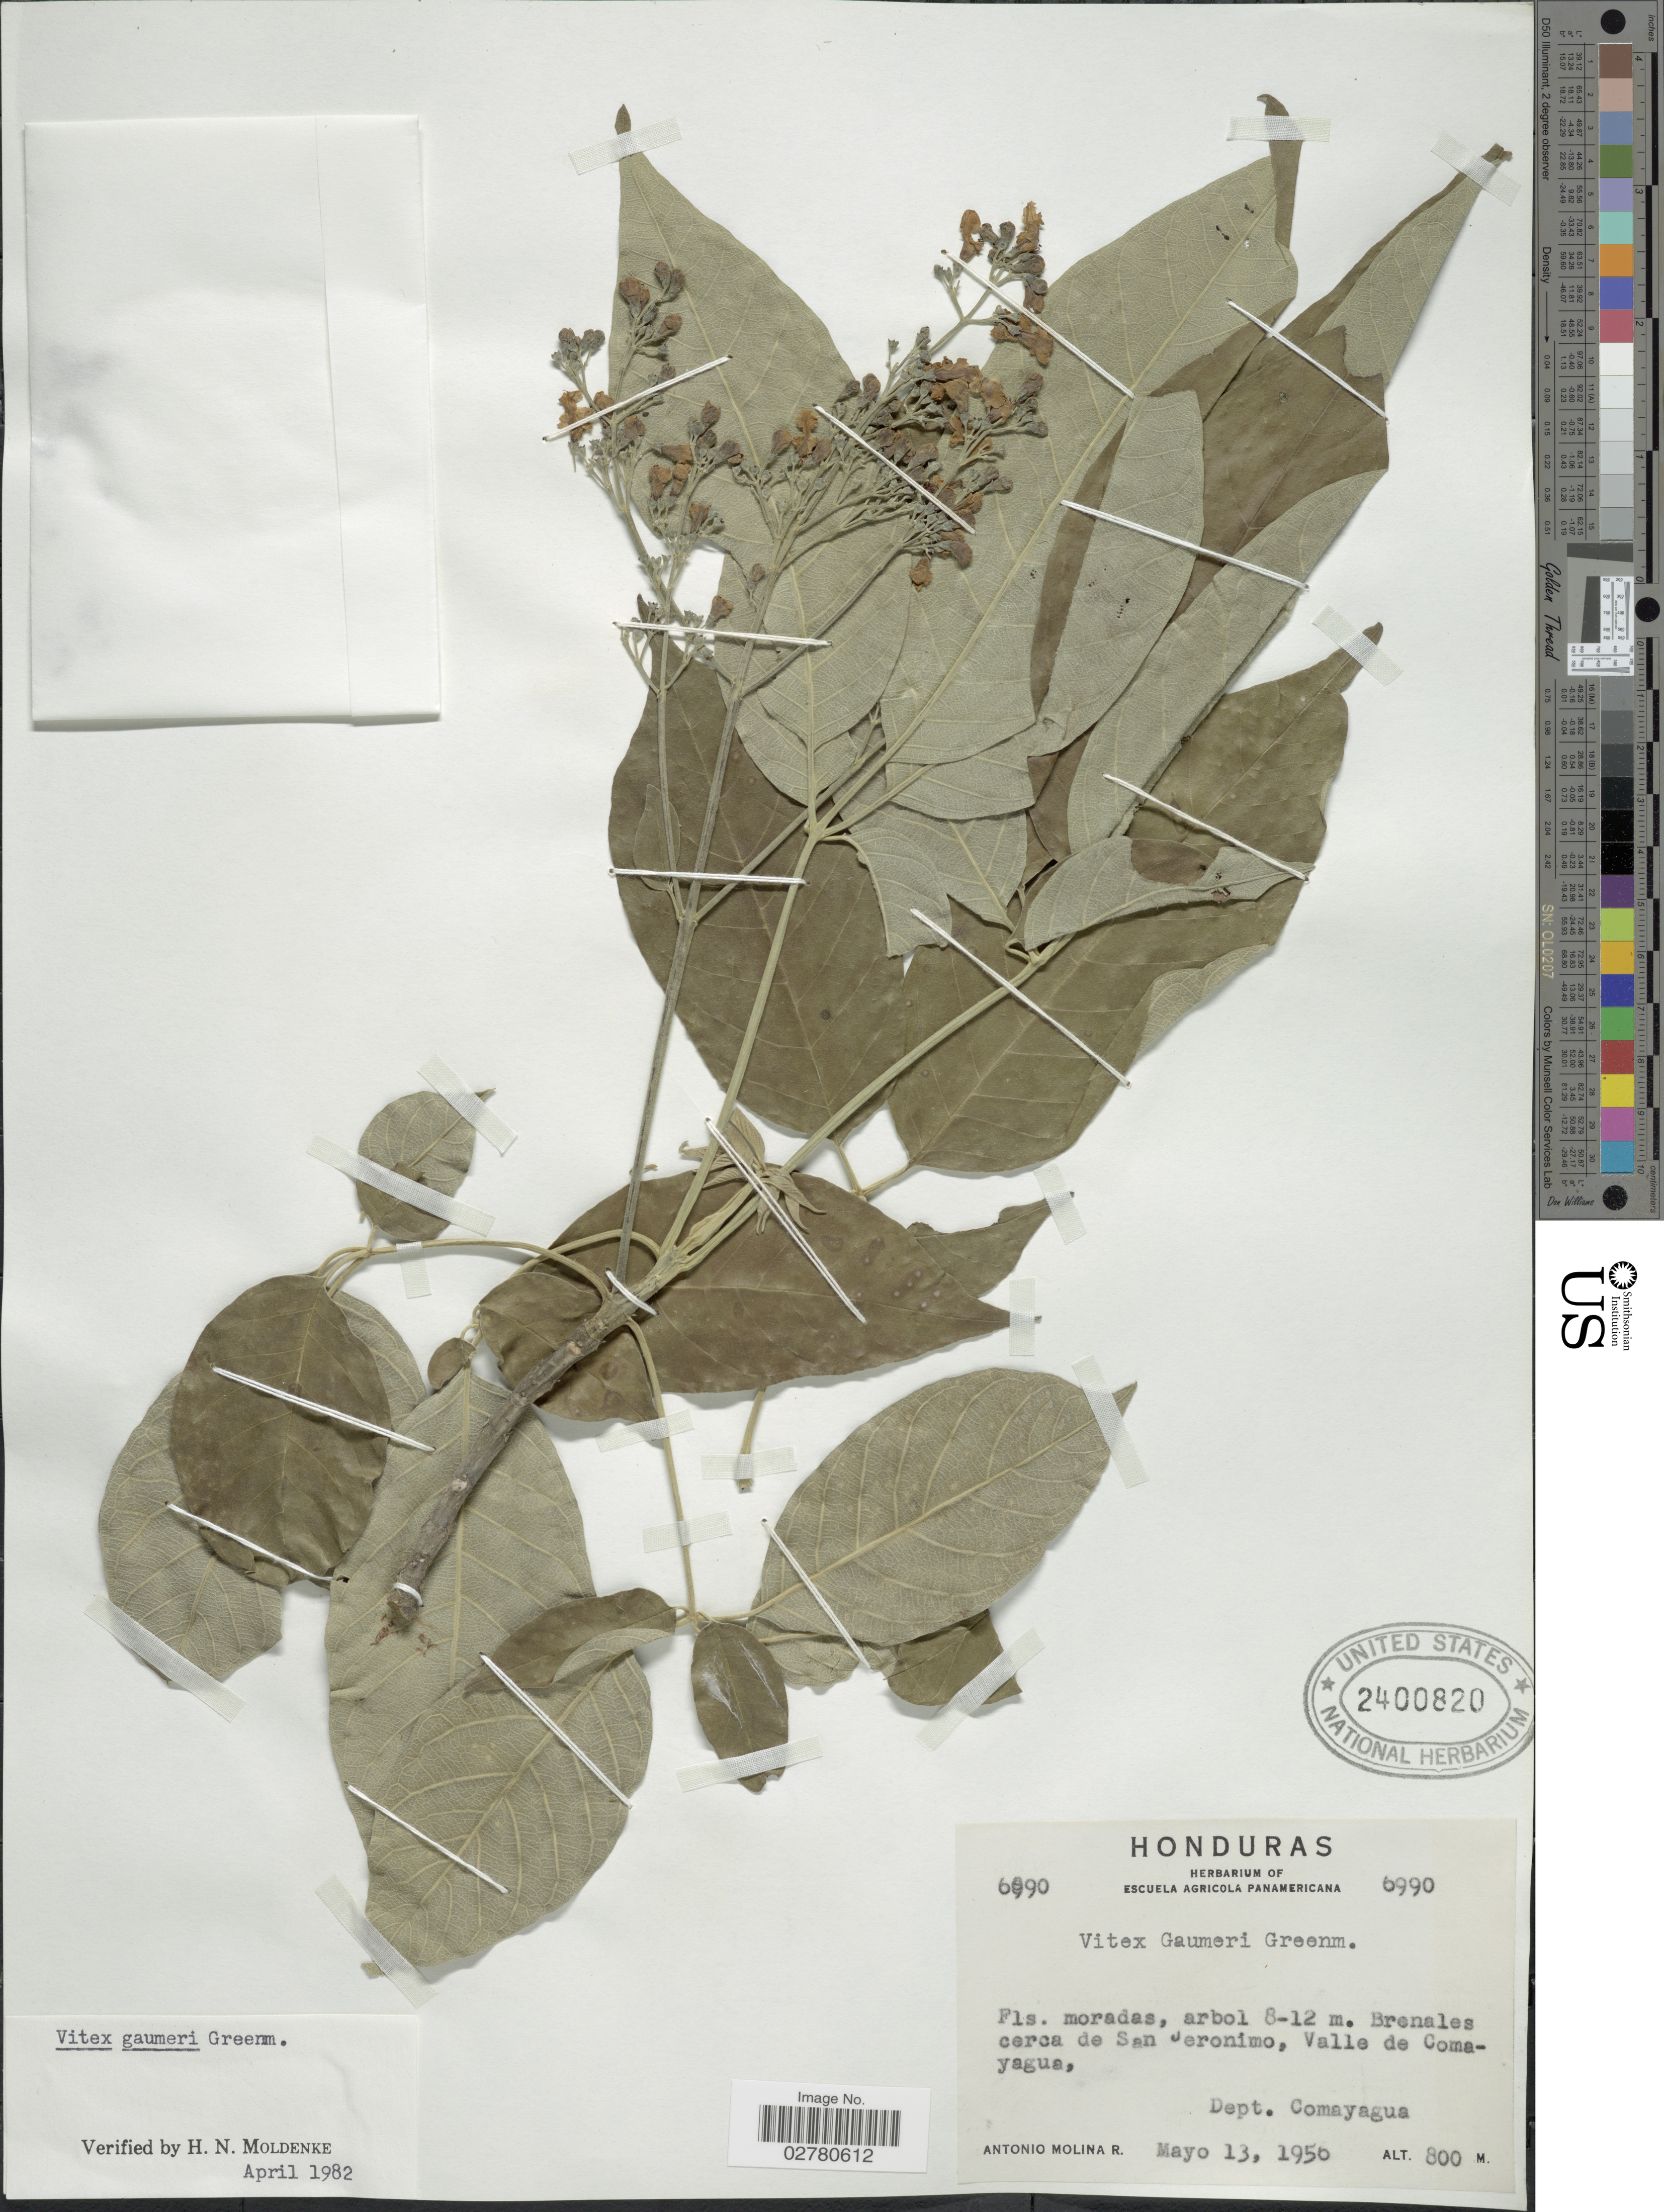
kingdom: Plantae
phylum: Tracheophyta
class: Magnoliopsida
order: Lamiales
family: Lamiaceae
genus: Vitex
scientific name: Vitex gaumeri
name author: Greenm.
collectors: A. Molina R.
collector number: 6990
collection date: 1956-05-13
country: Honduras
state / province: Comayagua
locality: Brenales cerca de San Jeronimo, Valle de Comayagua, Dept. Comayagua.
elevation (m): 800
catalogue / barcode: US 2400820